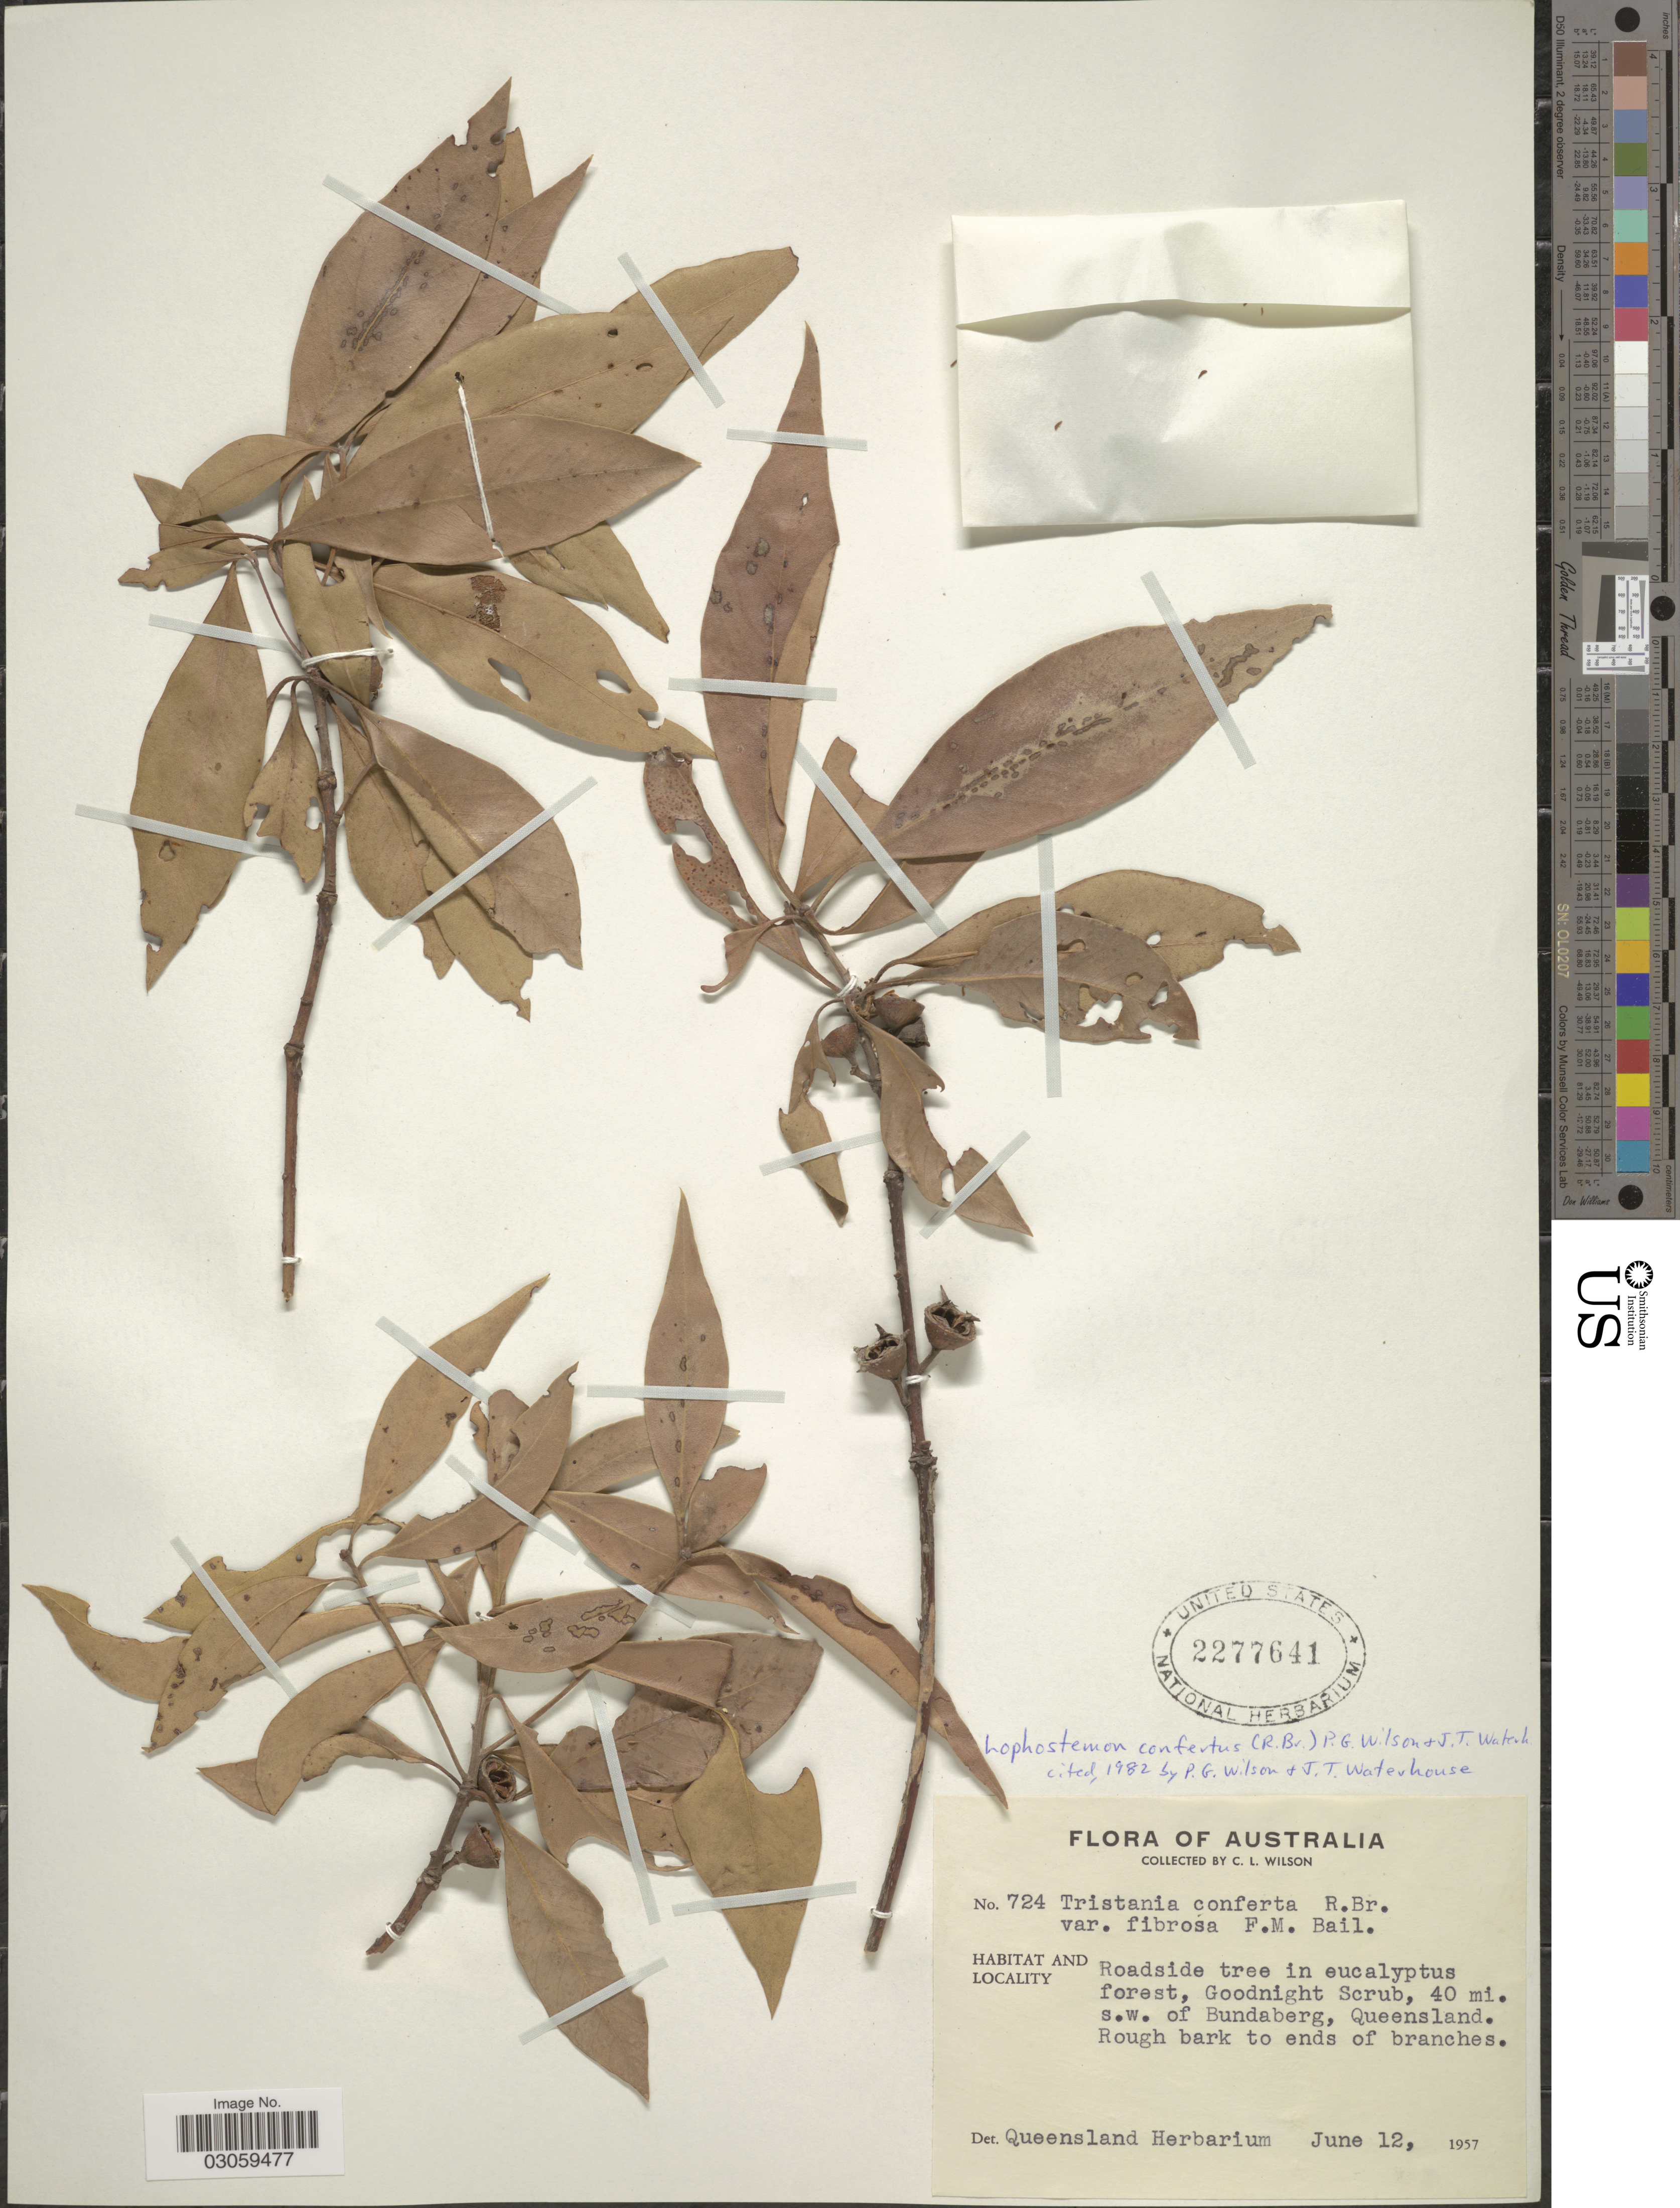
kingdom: Plantae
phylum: Tracheophyta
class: Magnoliopsida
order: Myrtales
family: Myrtaceae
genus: Lophostemon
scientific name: Lophostemon confertus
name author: (R. Br.) P.G. Wilson & J. T. Waterh.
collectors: C. L. Wilson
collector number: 724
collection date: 1957-06-12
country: Australia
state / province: Queensland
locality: Goodnight Scrub, 40 mi. s.w. of Bundaberg.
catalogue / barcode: US 2277641